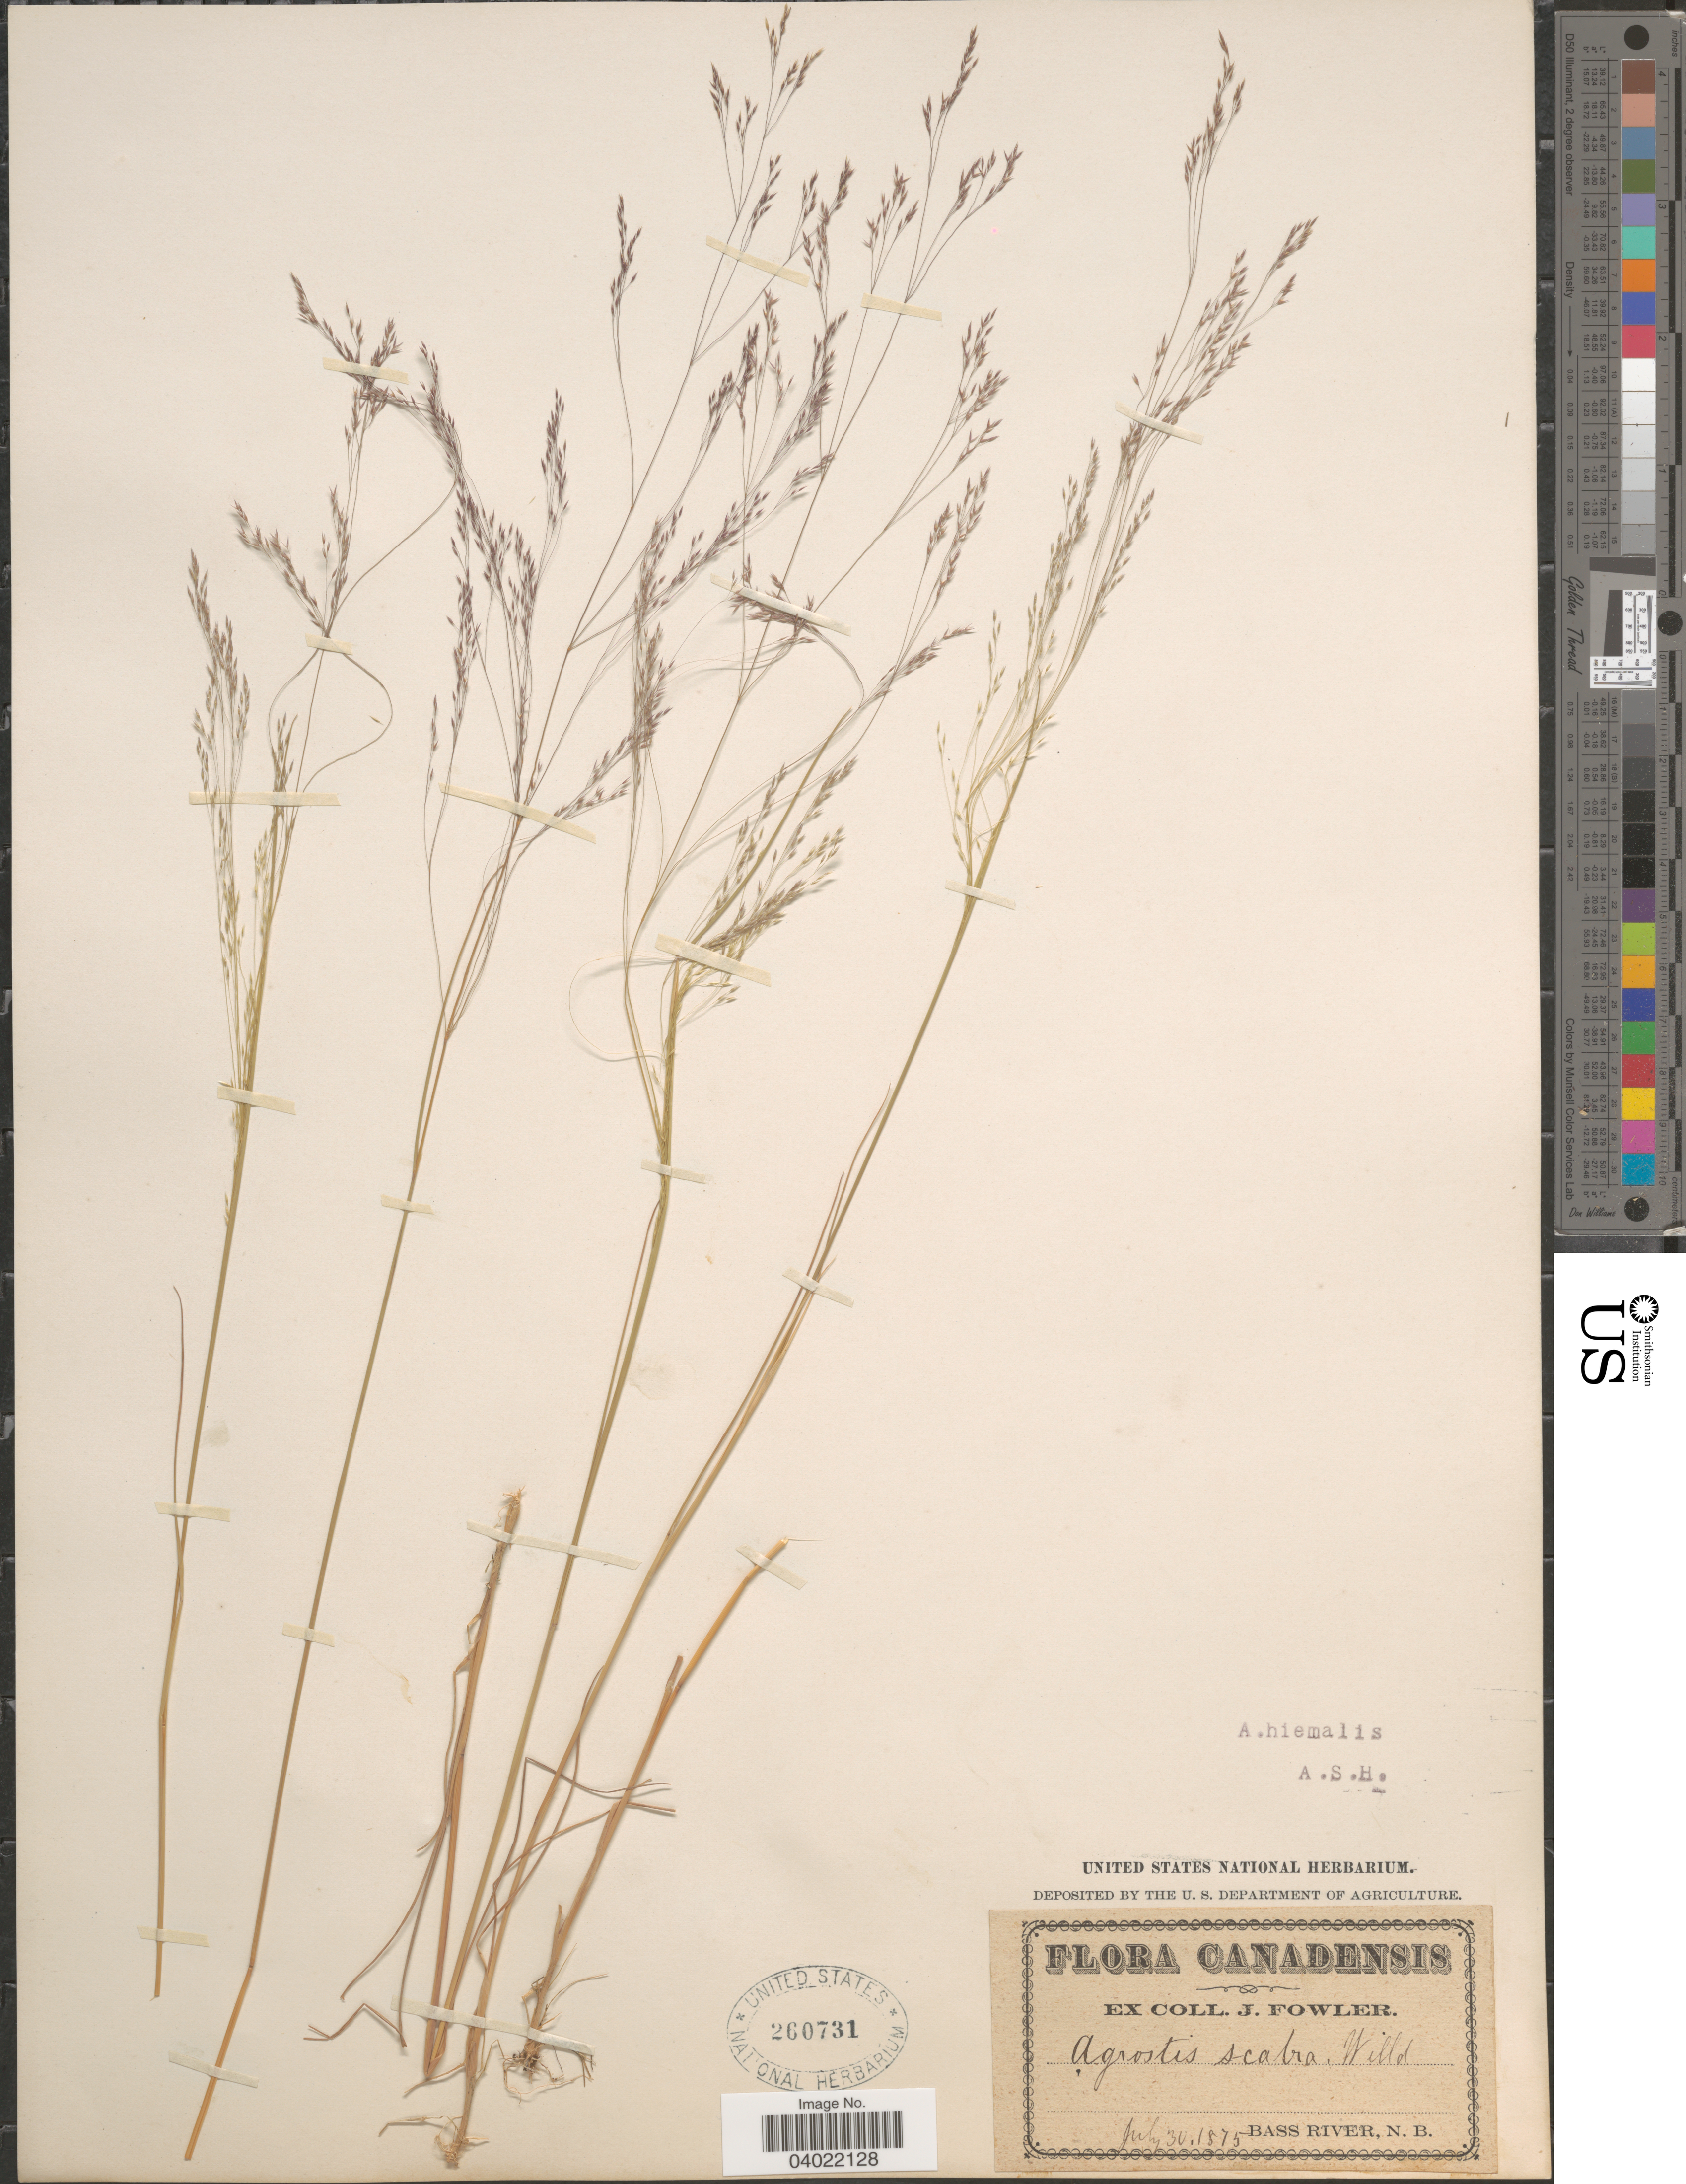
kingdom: Plantae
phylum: Tracheophyta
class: Liliopsida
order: Poales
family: Poaceae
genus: Agrostis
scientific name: Agrostis scabra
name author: Willd.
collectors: J. Fowler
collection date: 1875-07-30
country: Canada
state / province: New Brunswick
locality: Bass River.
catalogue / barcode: US 260731